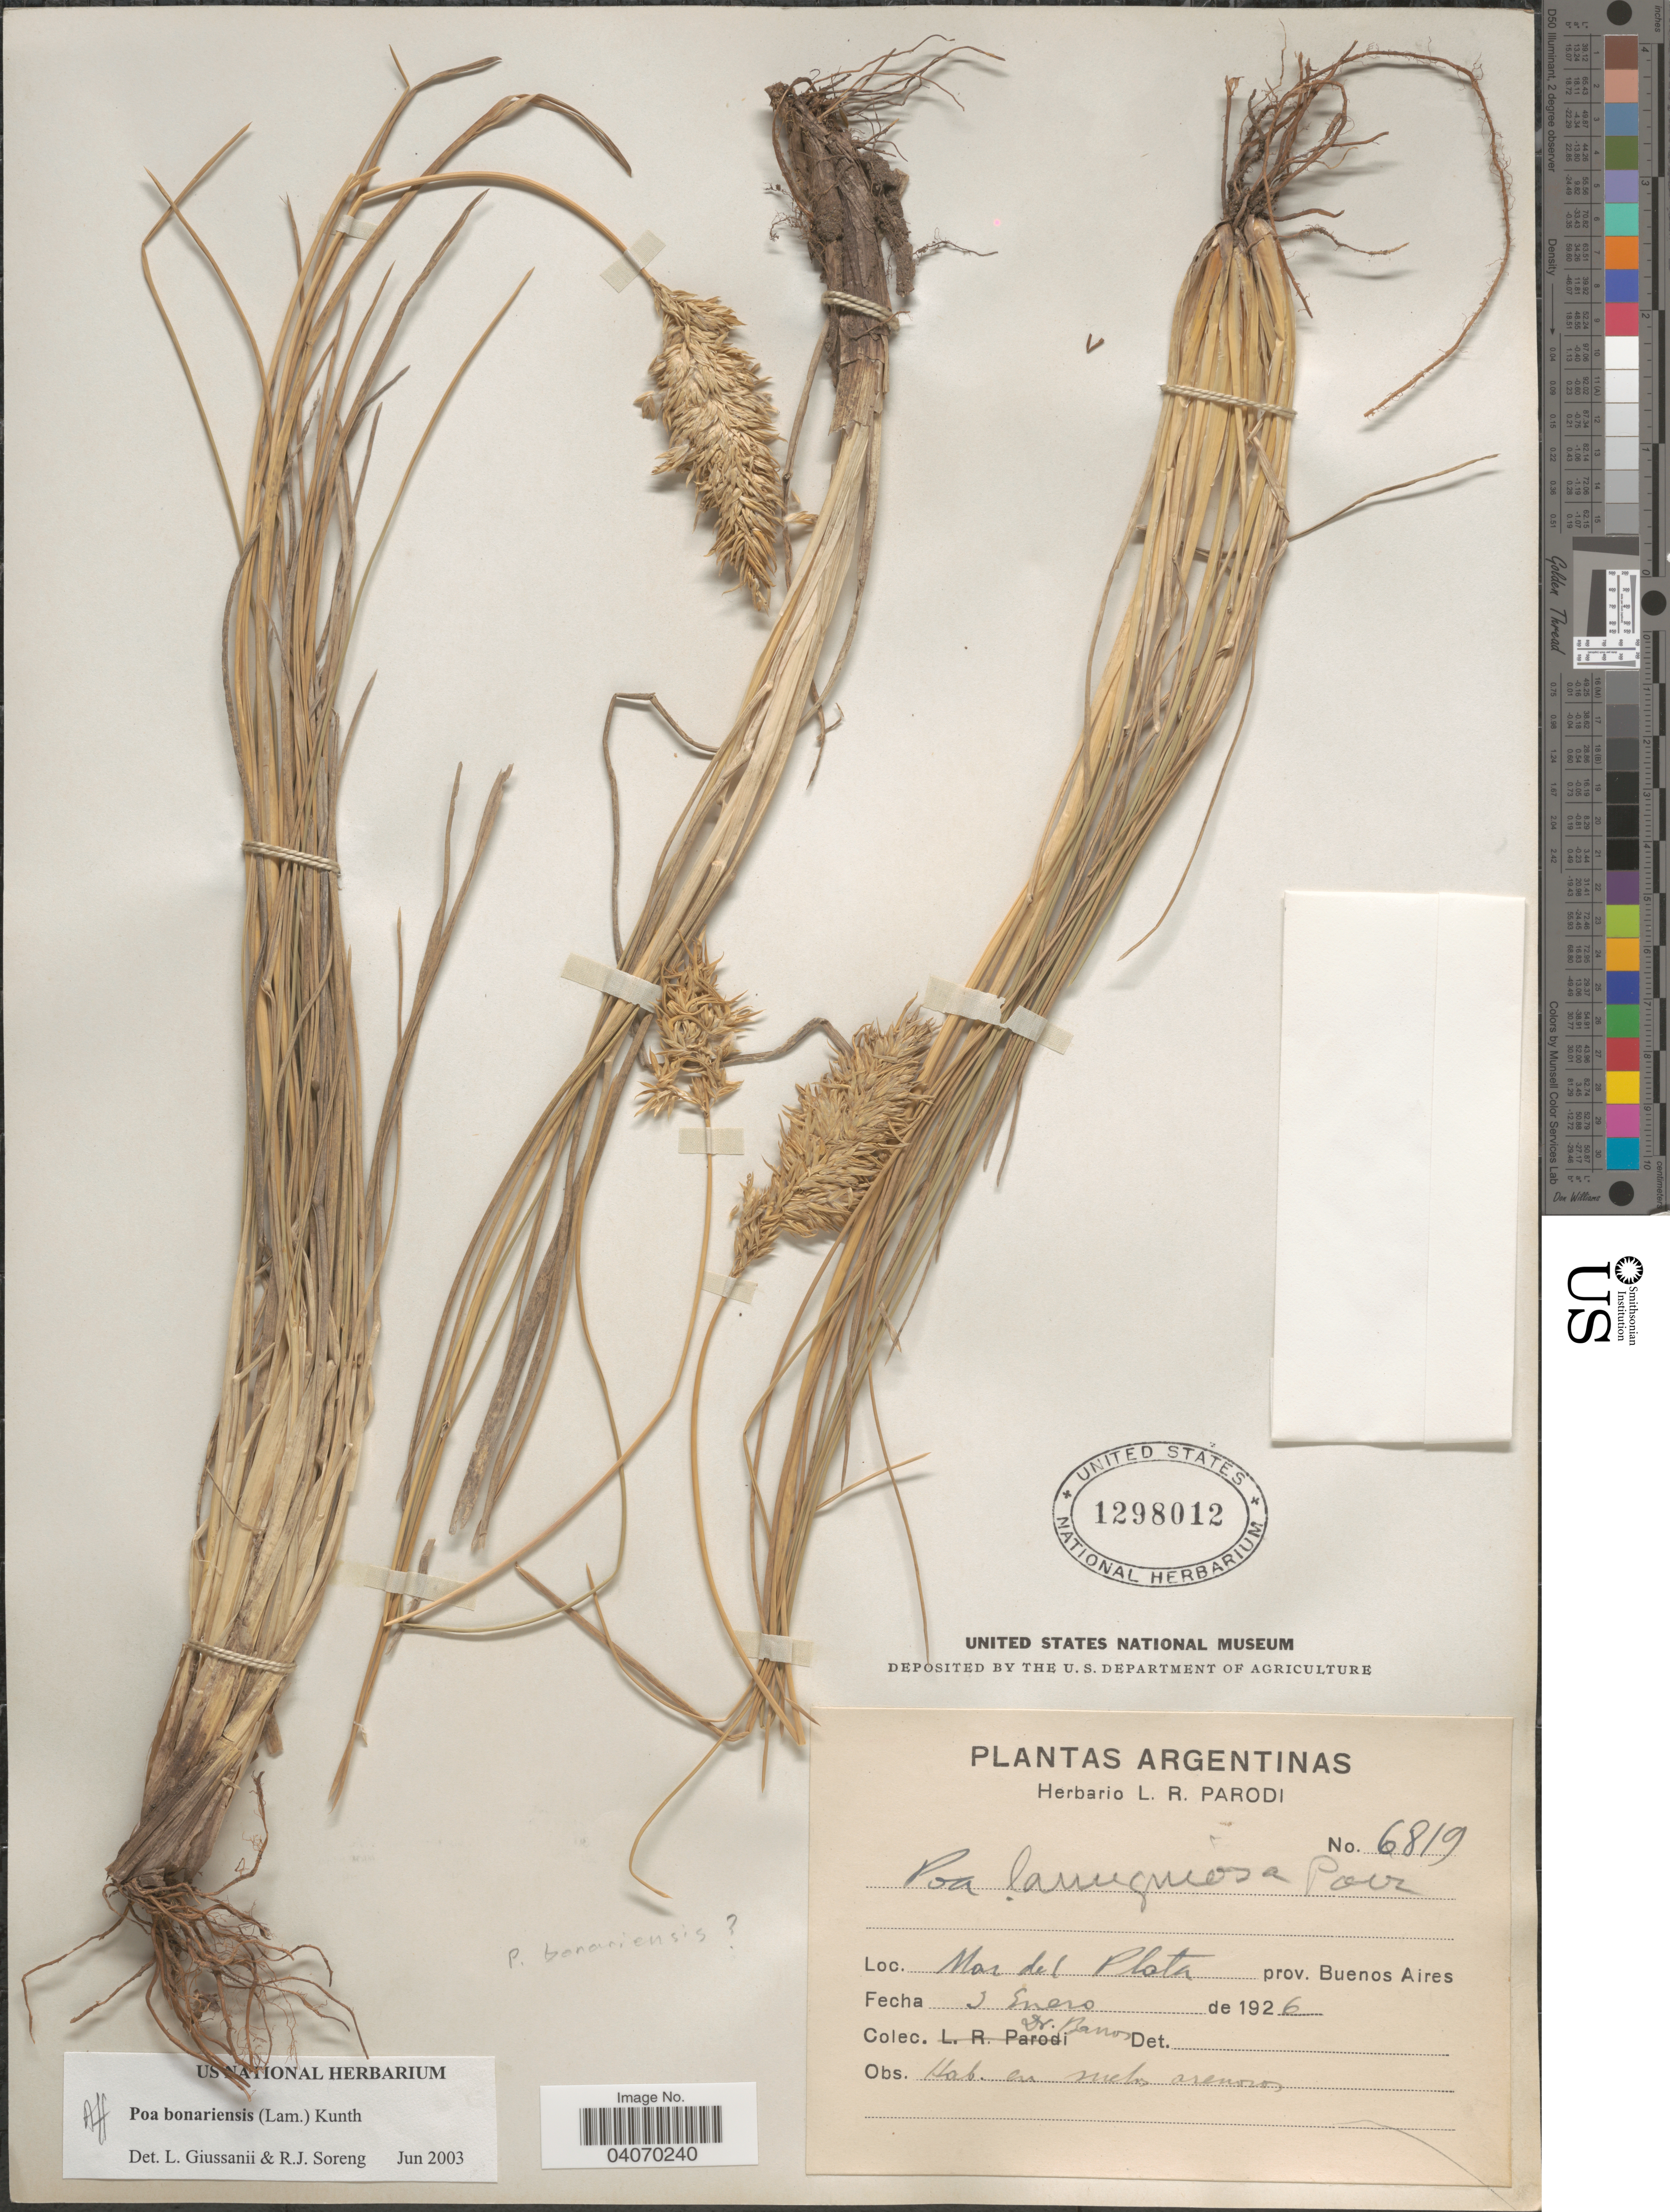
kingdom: Plantae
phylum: Tracheophyta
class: Liliopsida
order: Poales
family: Poaceae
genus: Poa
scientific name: Poa bonariensis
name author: (Lam.) Kunth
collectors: Banos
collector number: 6819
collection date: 1926-01-03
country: Argentina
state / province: Buenos Aires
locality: Mar del Plata.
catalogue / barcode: US 1298012